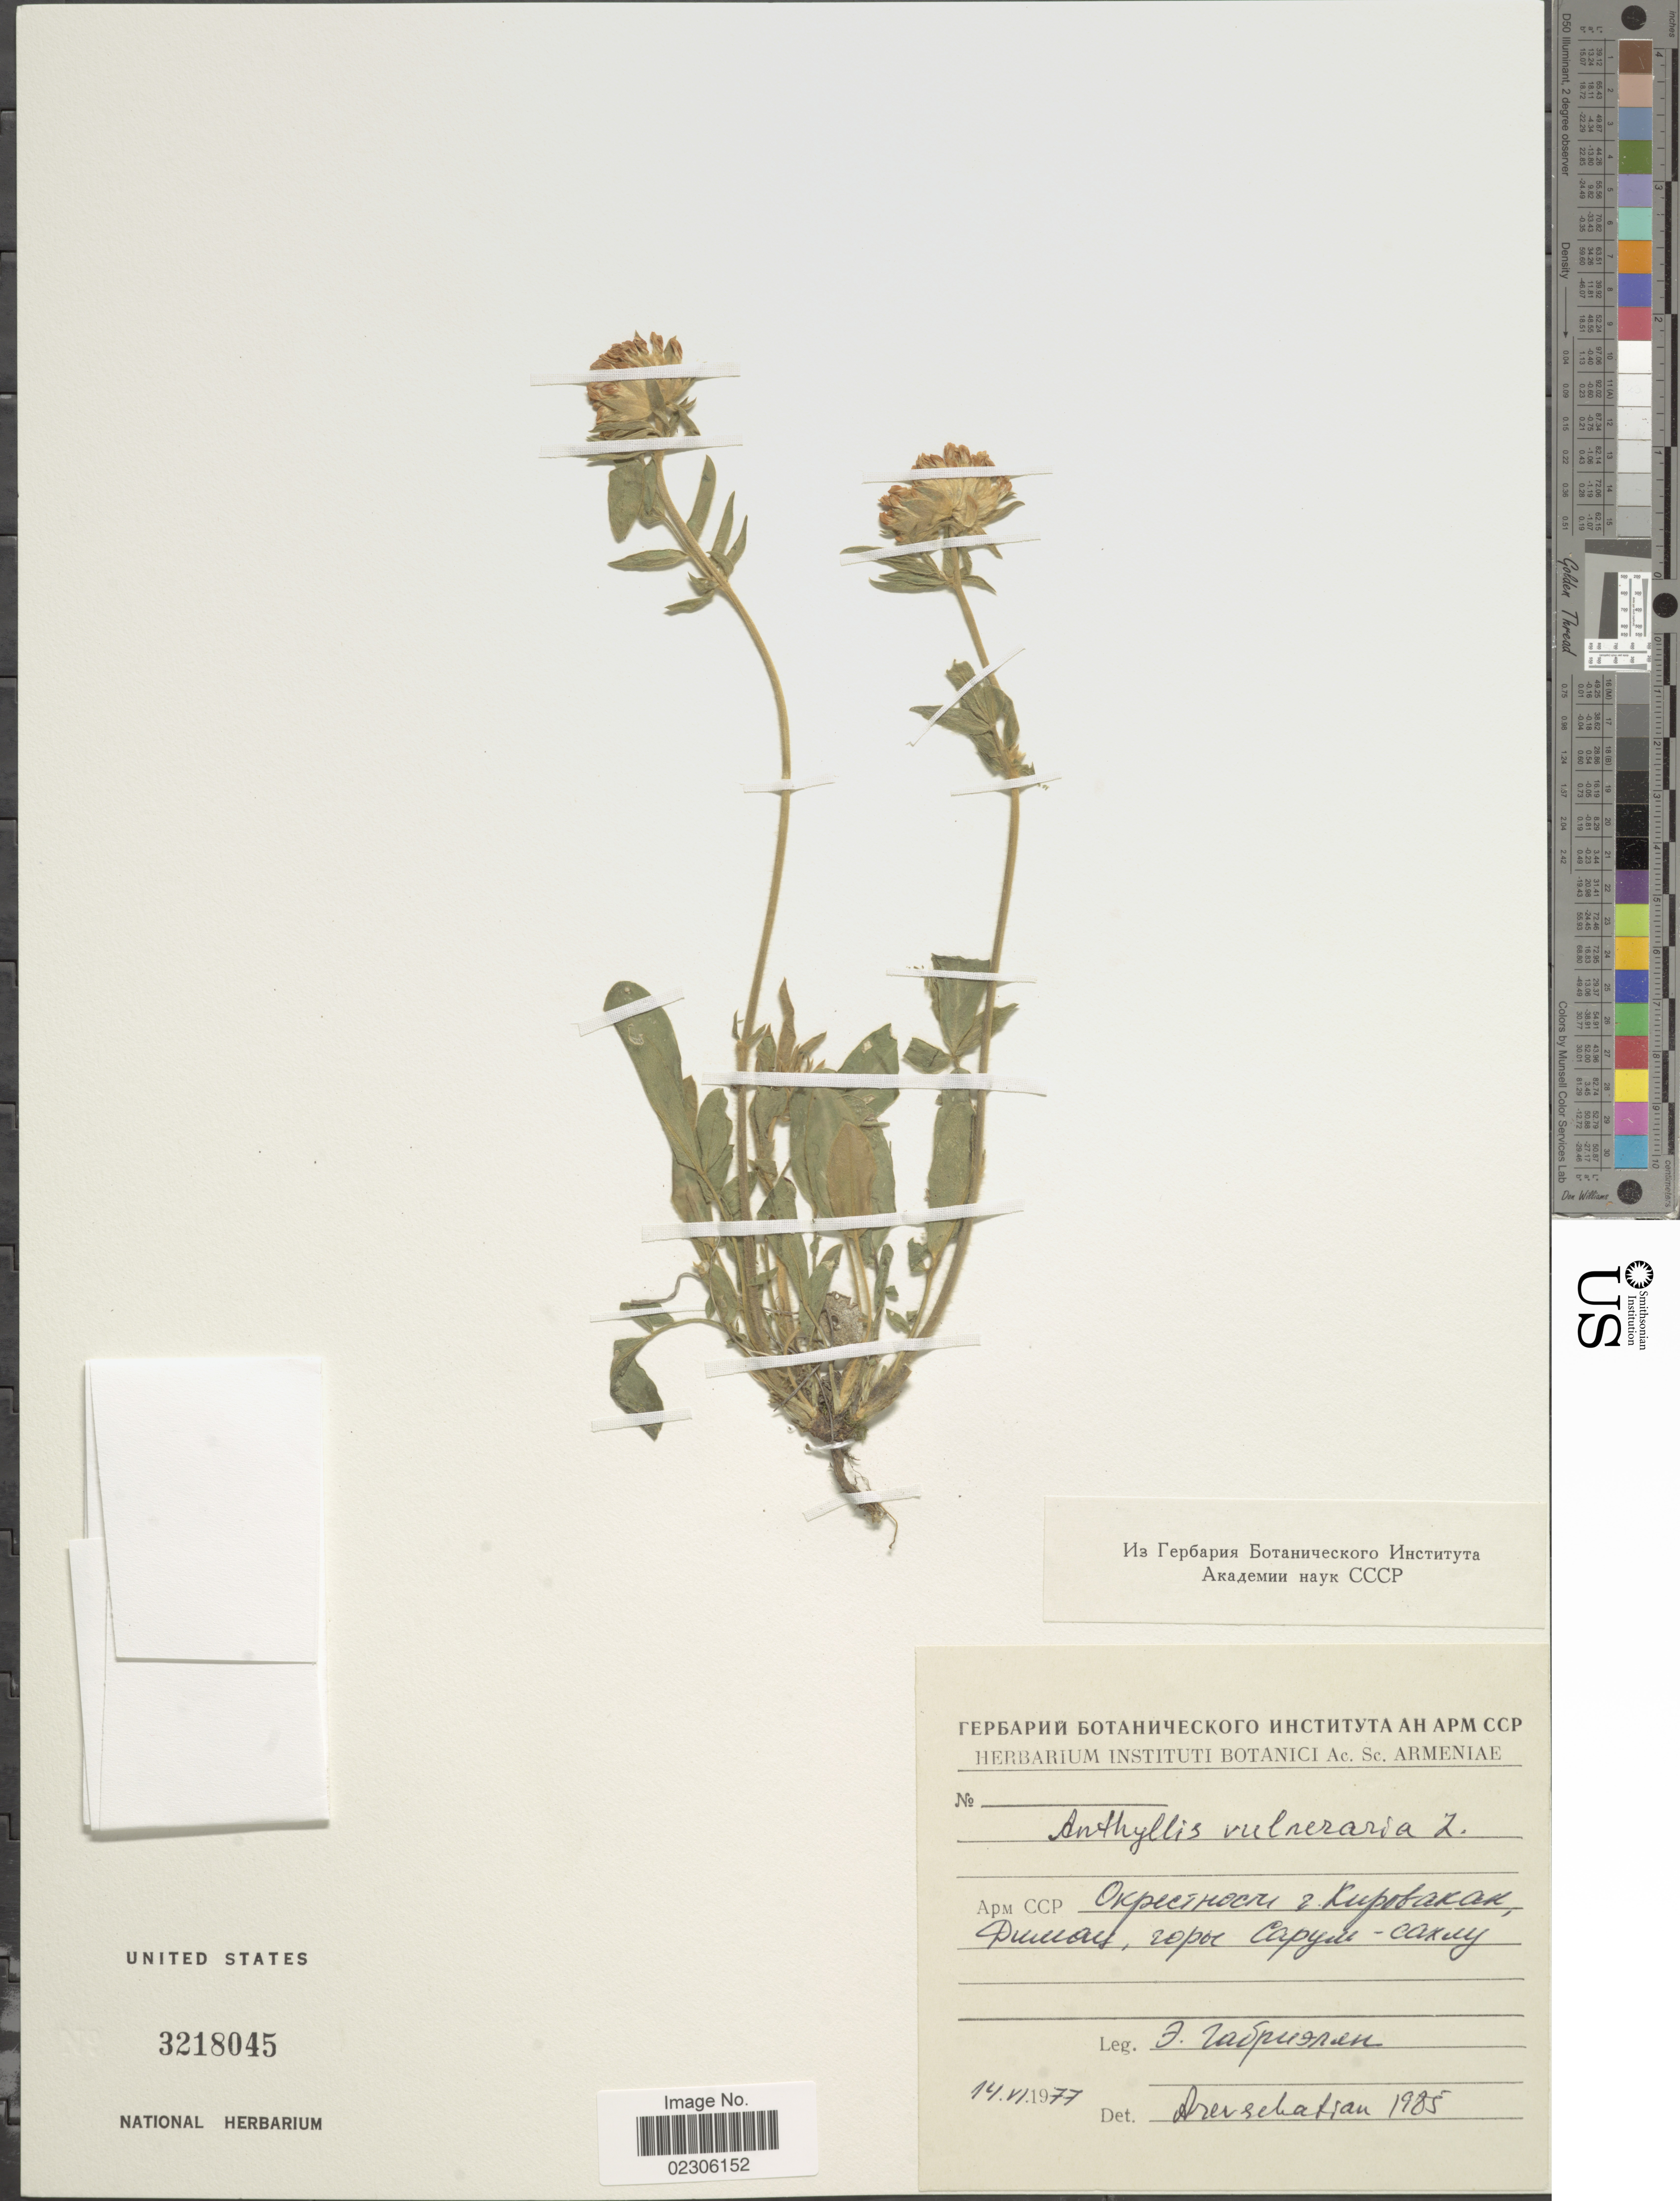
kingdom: Plantae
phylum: Tracheophyta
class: Magnoliopsida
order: Fabales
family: Fabaceae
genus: Anthyllis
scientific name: Anthyllis vulneraria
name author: L.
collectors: E. Gabrielian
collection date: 1977-06-14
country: Armenia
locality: Vicinity of Kirovokan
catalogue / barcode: US 3218045